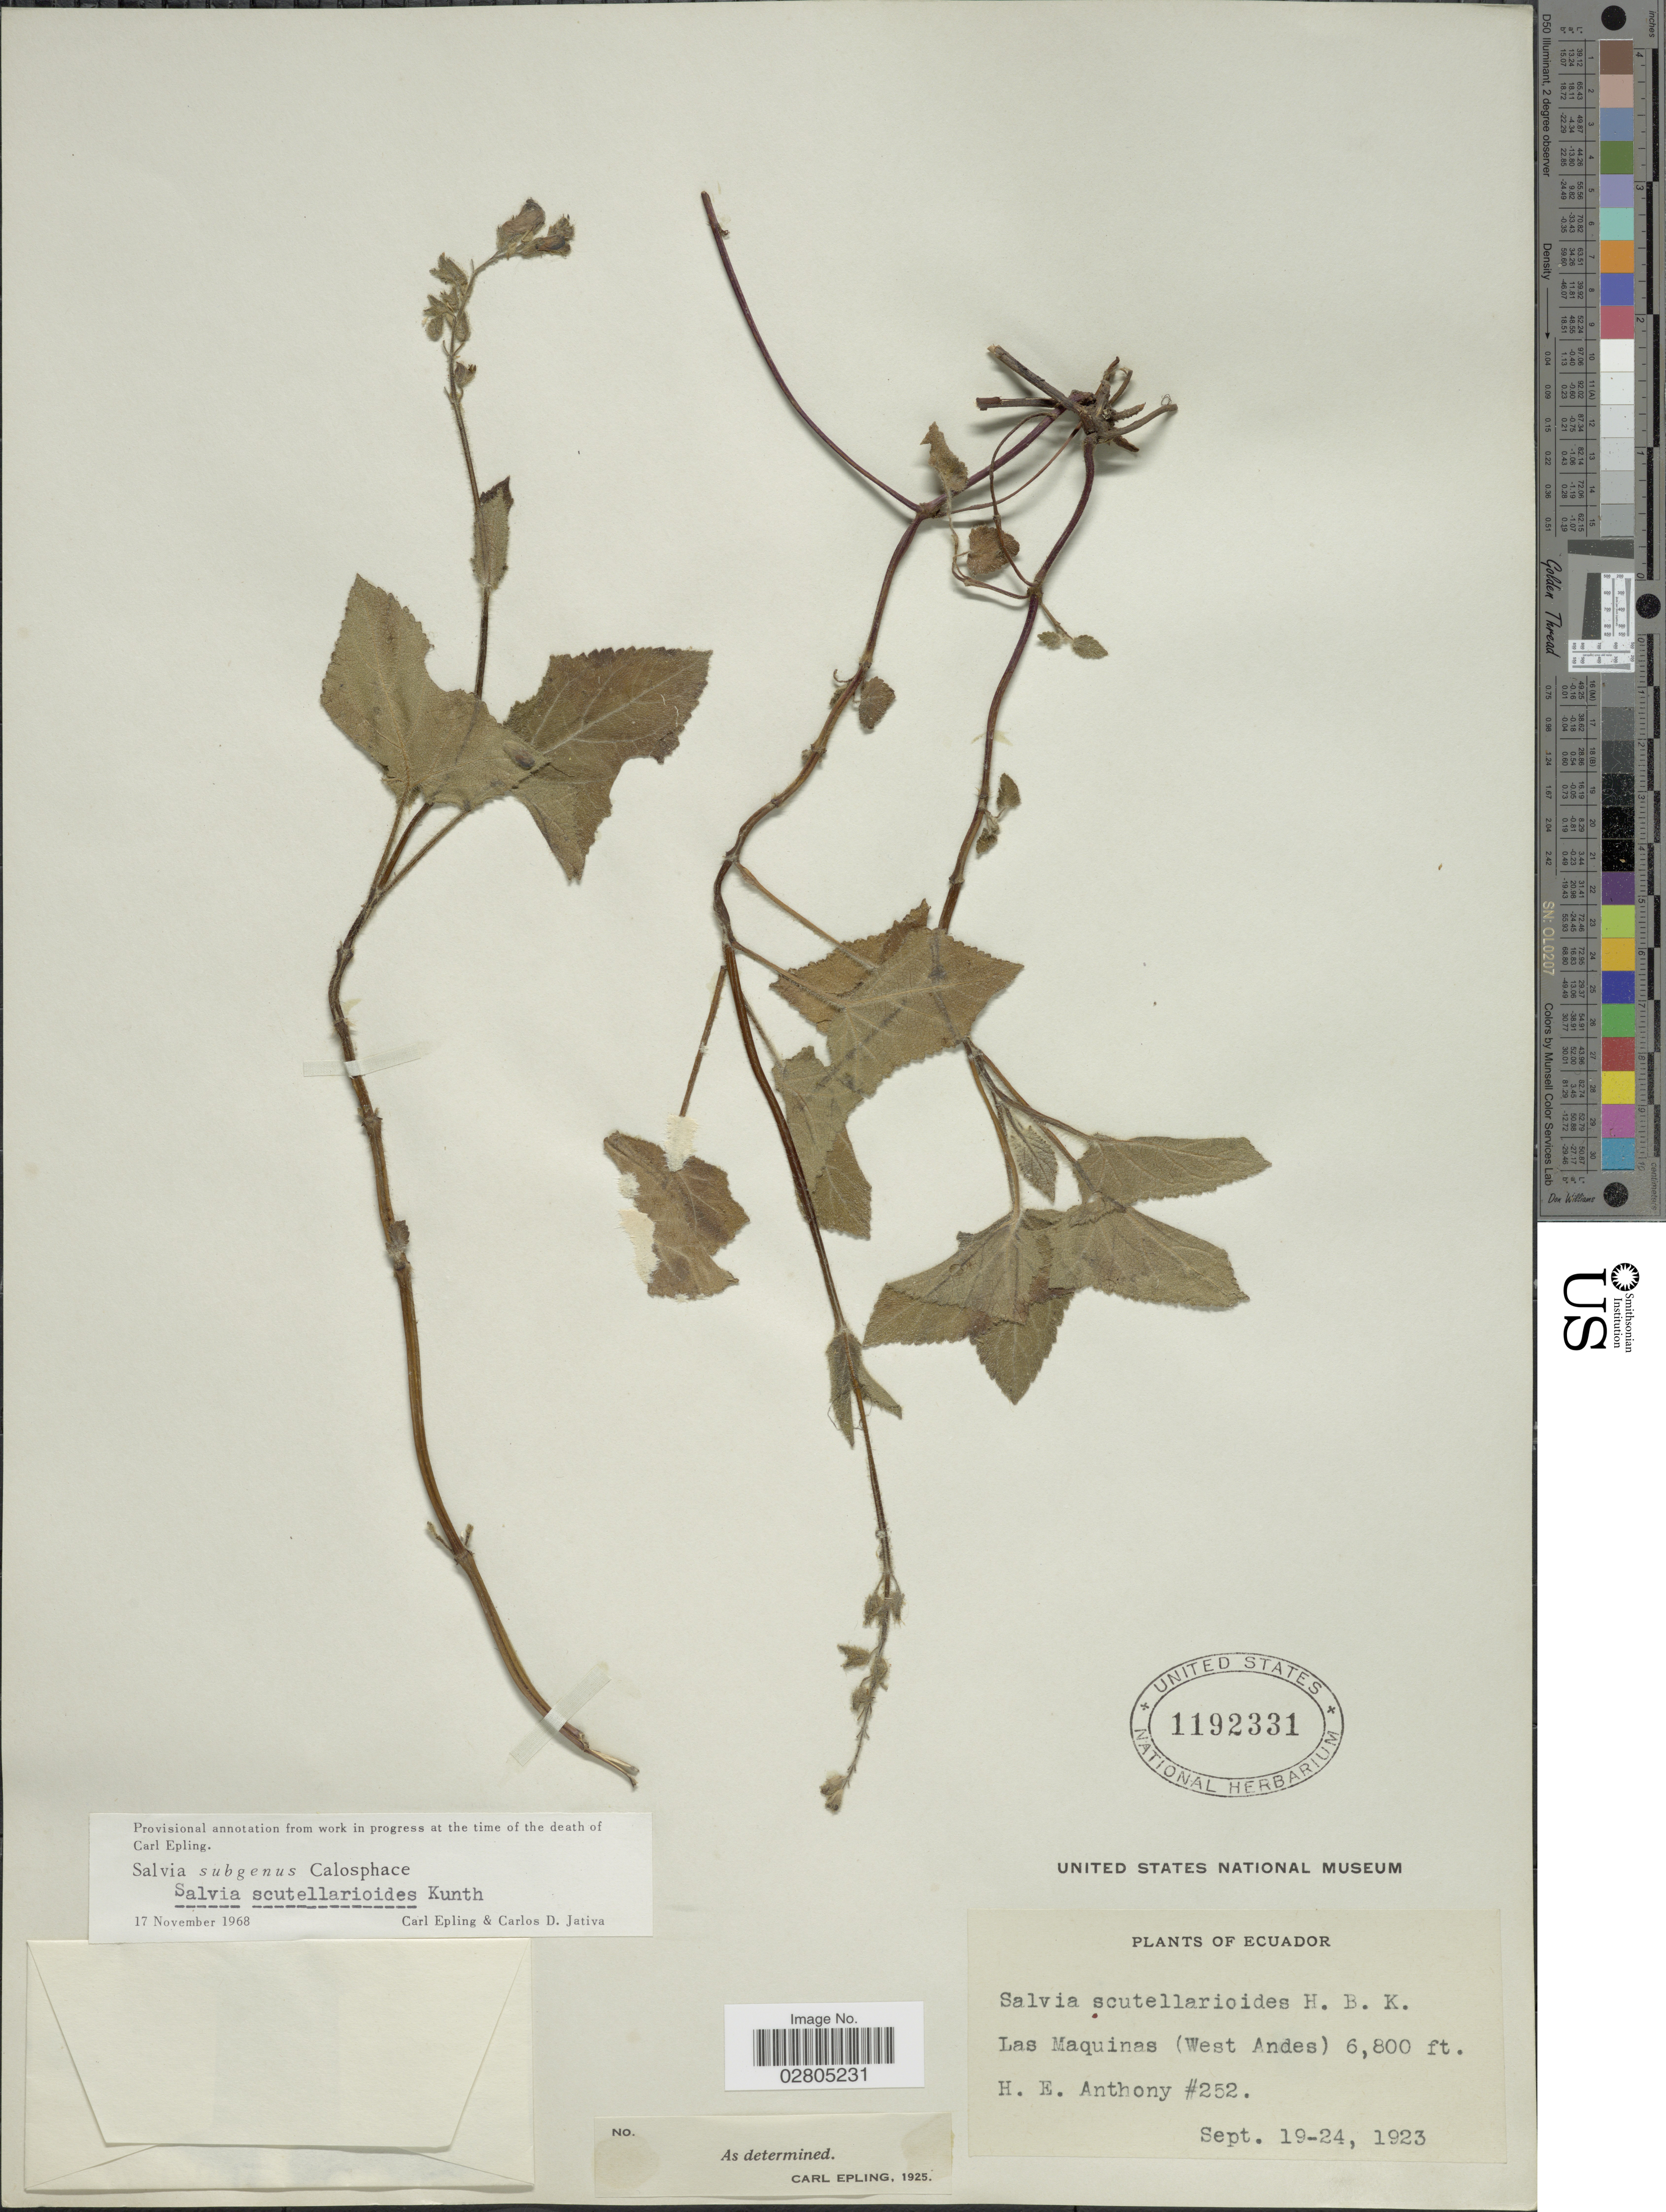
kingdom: Plantae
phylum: Tracheophyta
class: Magnoliopsida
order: Lamiales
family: Lamiaceae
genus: Salvia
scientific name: Salvia scutellarioides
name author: Kunth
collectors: H. E. Anthony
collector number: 252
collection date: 1923-09-19/1923-09-24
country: Ecuador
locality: Las Maquinas (West Andes).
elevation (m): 2073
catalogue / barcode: US 1192331